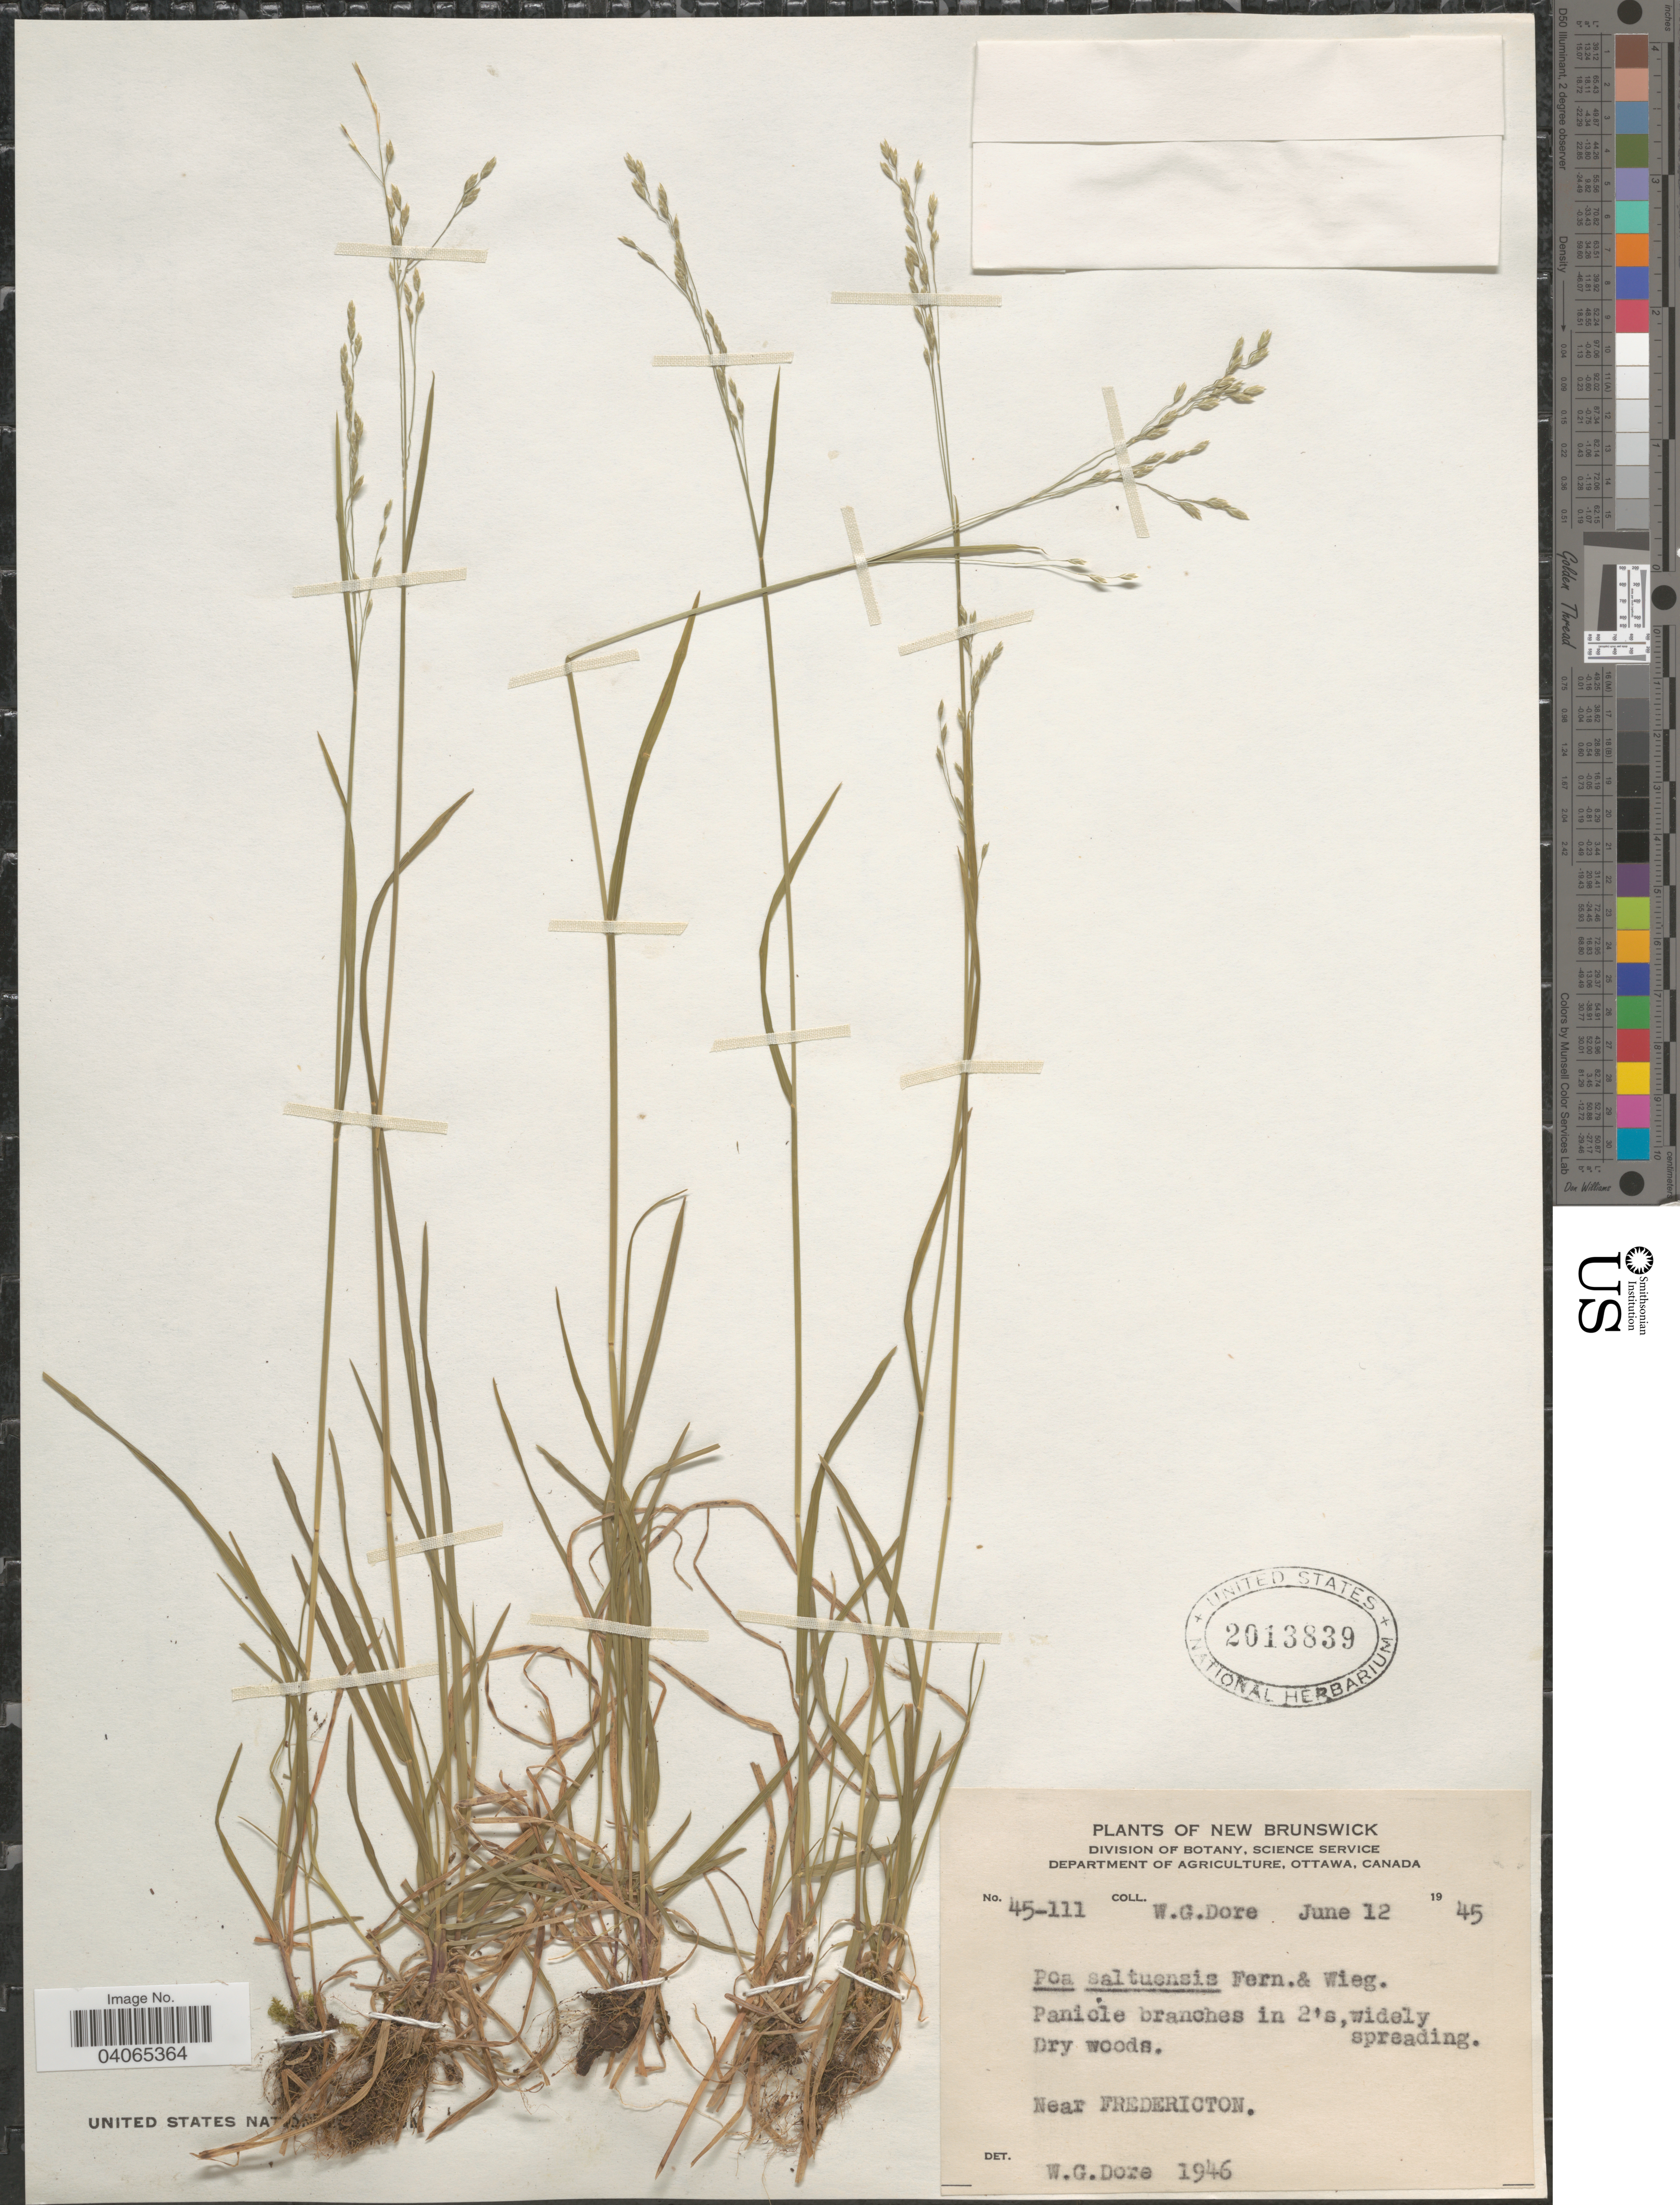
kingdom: Plantae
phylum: Tracheophyta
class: Liliopsida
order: Poales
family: Poaceae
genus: Poa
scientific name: Poa saltuensis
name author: Fernald & Wiegand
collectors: W. Dore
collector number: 45-111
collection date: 1945-06-12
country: Canada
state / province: New Brunswick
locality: Near Fredericton.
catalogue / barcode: US 2013839